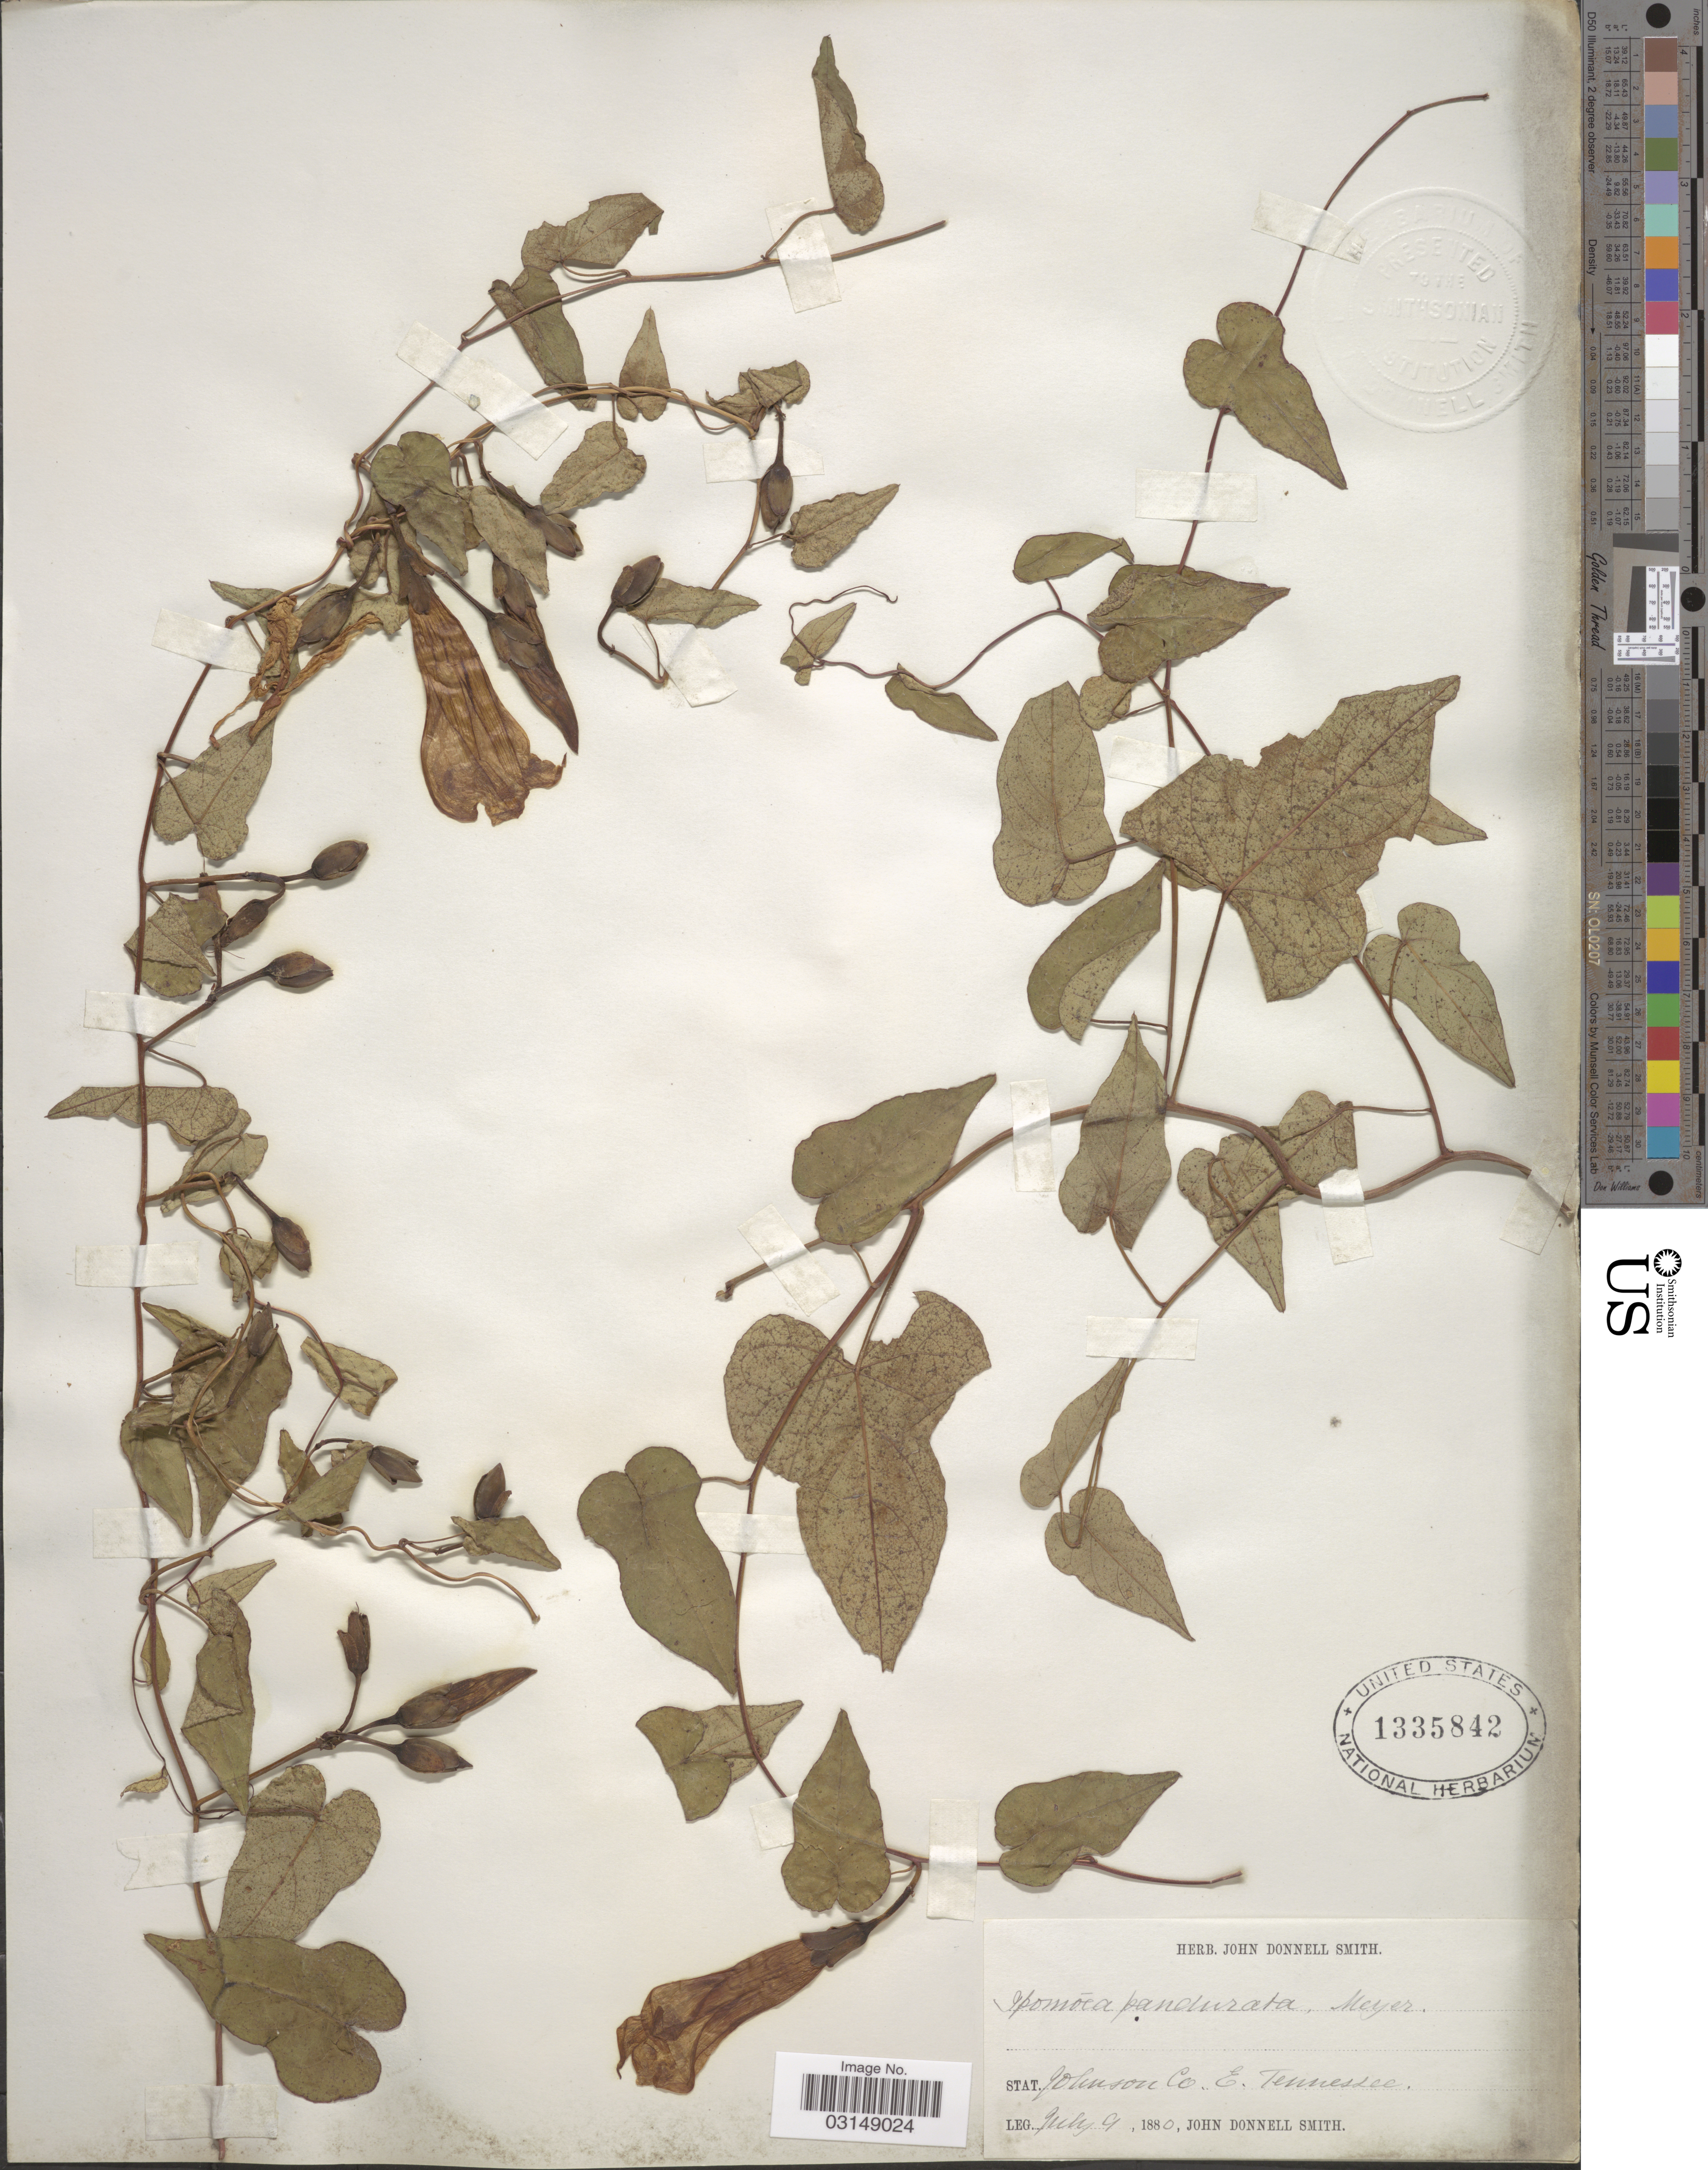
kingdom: Plantae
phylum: Tracheophyta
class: Magnoliopsida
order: Solanales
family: Convolvulaceae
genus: Ipomoea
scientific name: Ipomoea pandurata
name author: (L.) G. Mey.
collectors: J. Donnell Smith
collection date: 1880-07-09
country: United States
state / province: Tennessee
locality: Stat. Johnson Co. E. Tennessee.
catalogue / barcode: US 1335842